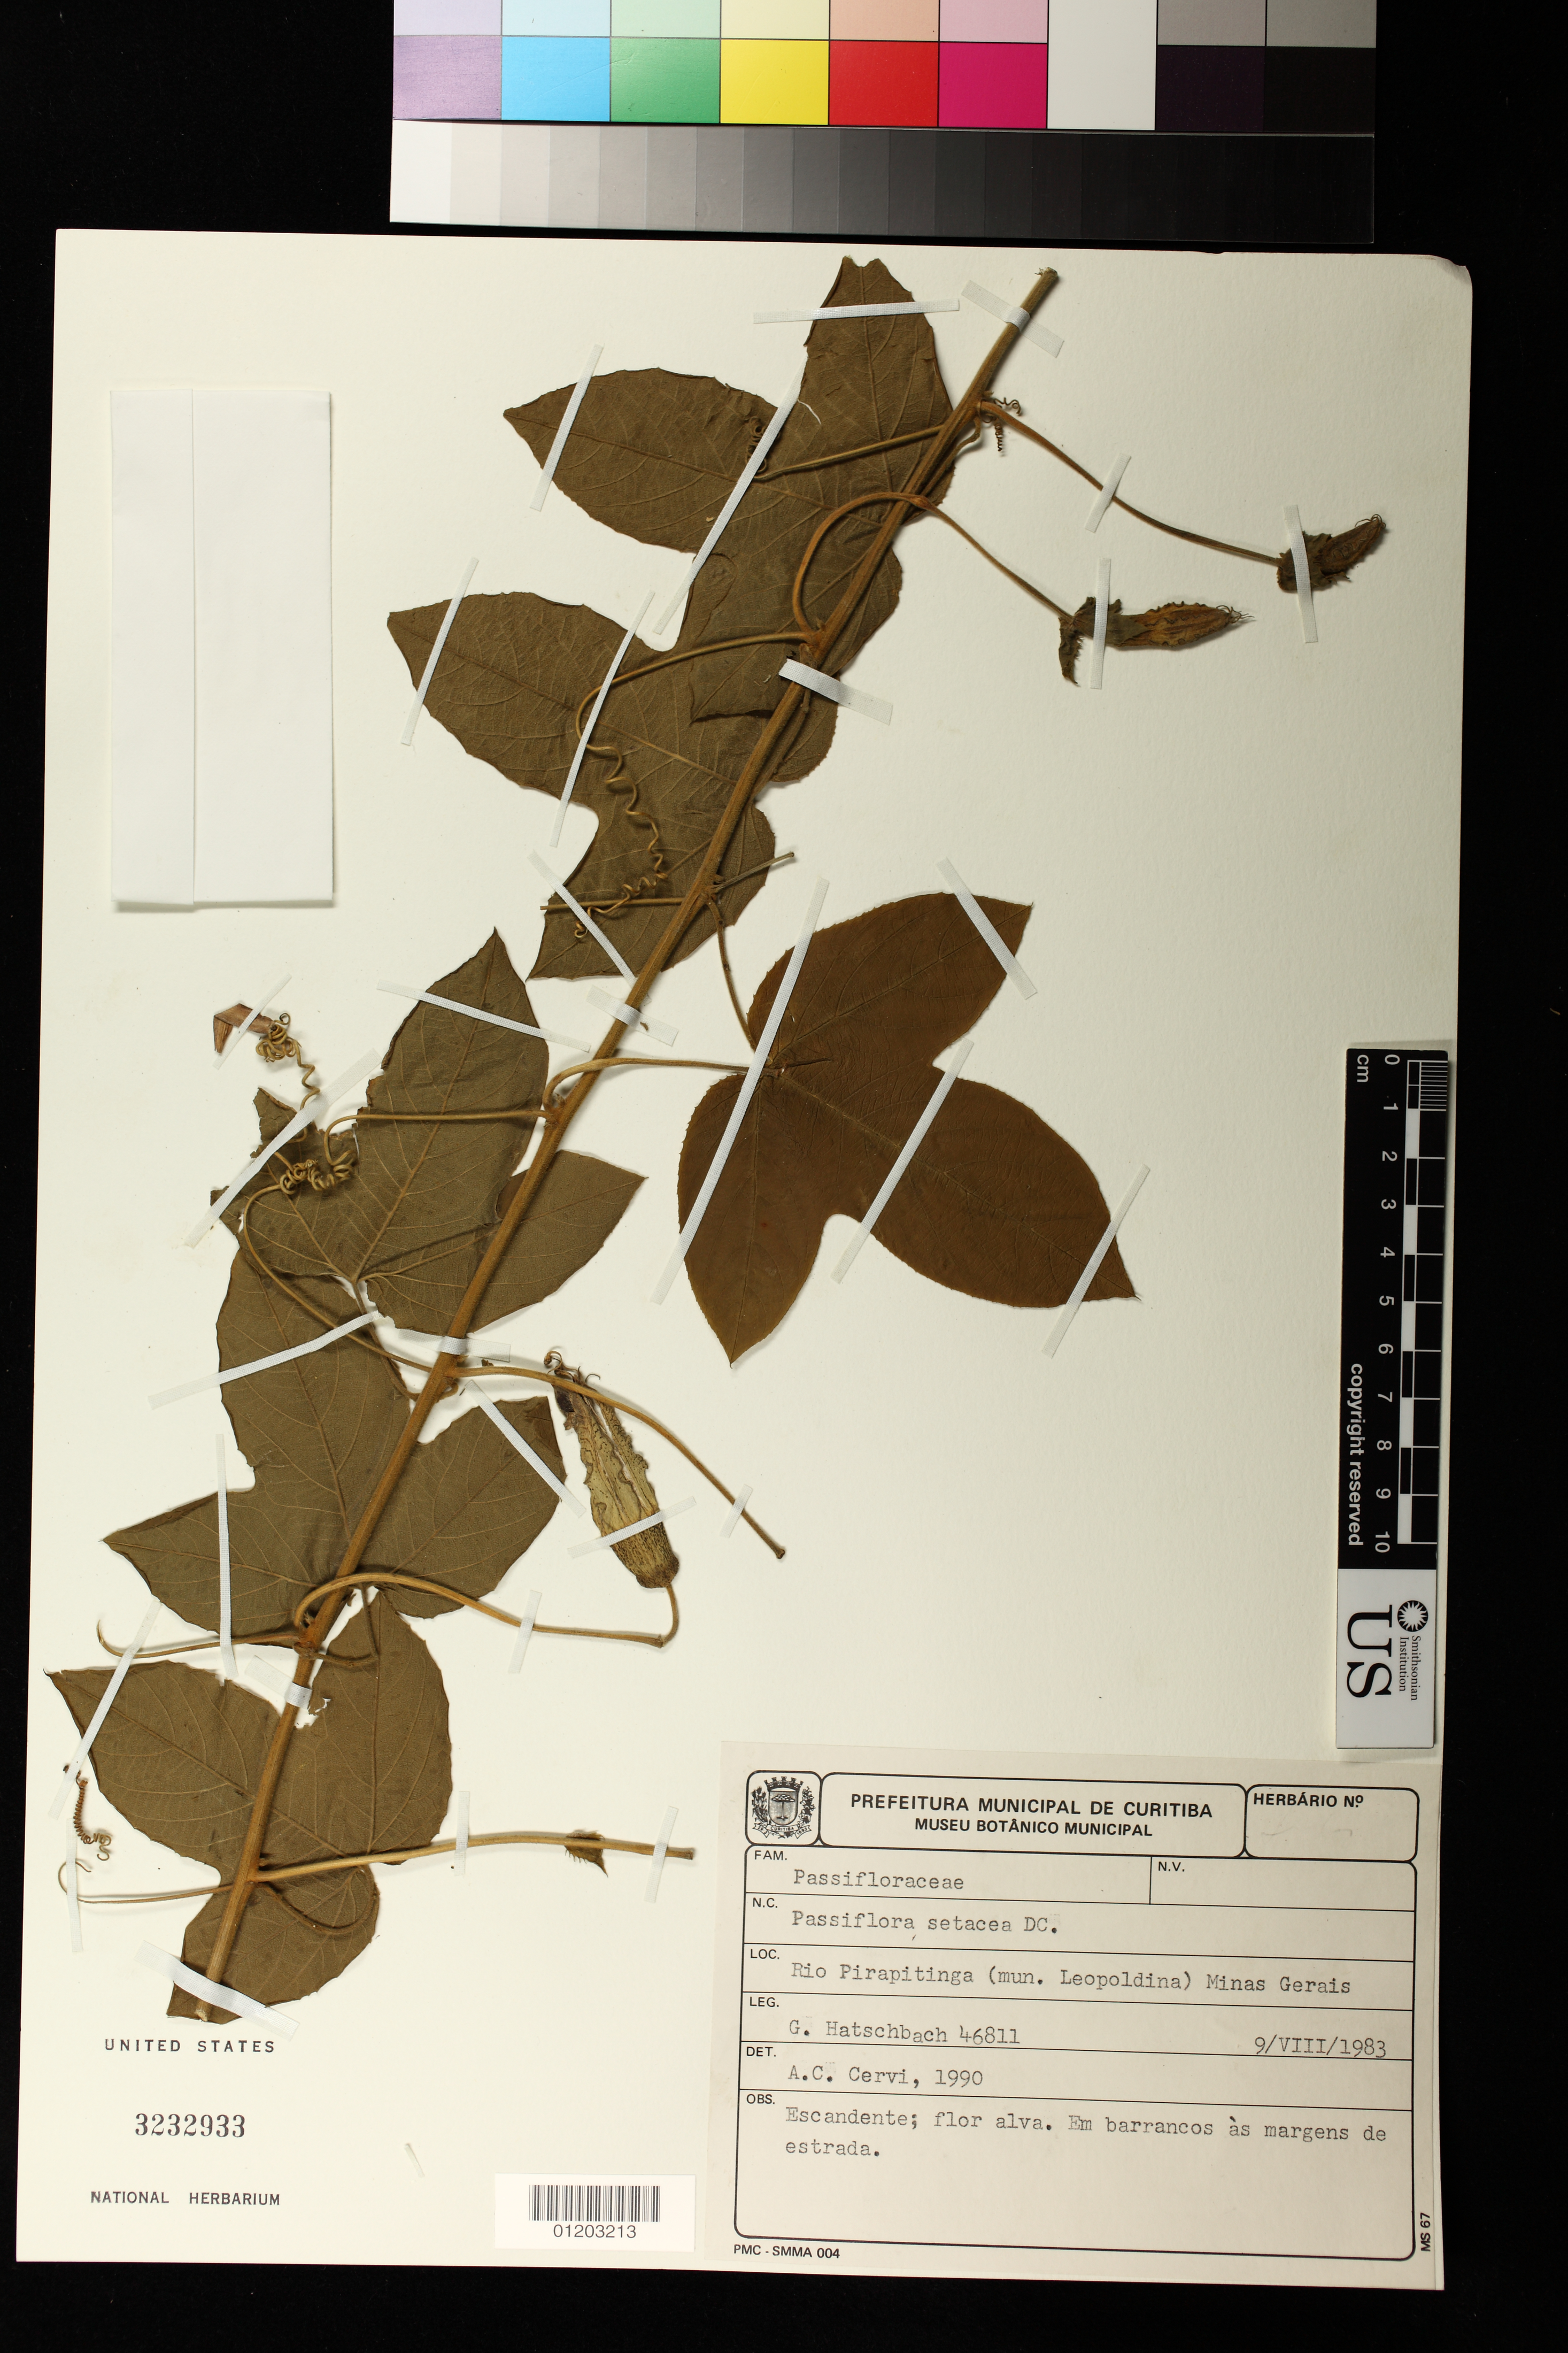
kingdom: Plantae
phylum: Tracheophyta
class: Magnoliopsida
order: Malpighiales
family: Passifloraceae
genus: Passiflora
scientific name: Passiflora setacea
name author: DC.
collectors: G. Hatschbach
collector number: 46811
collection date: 1983-08-09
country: Brazil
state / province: Minas Gerais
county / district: Leopoldina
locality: Rio Pirapitinga (mun. Leopoldina) Minas Gerais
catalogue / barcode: US 3232933